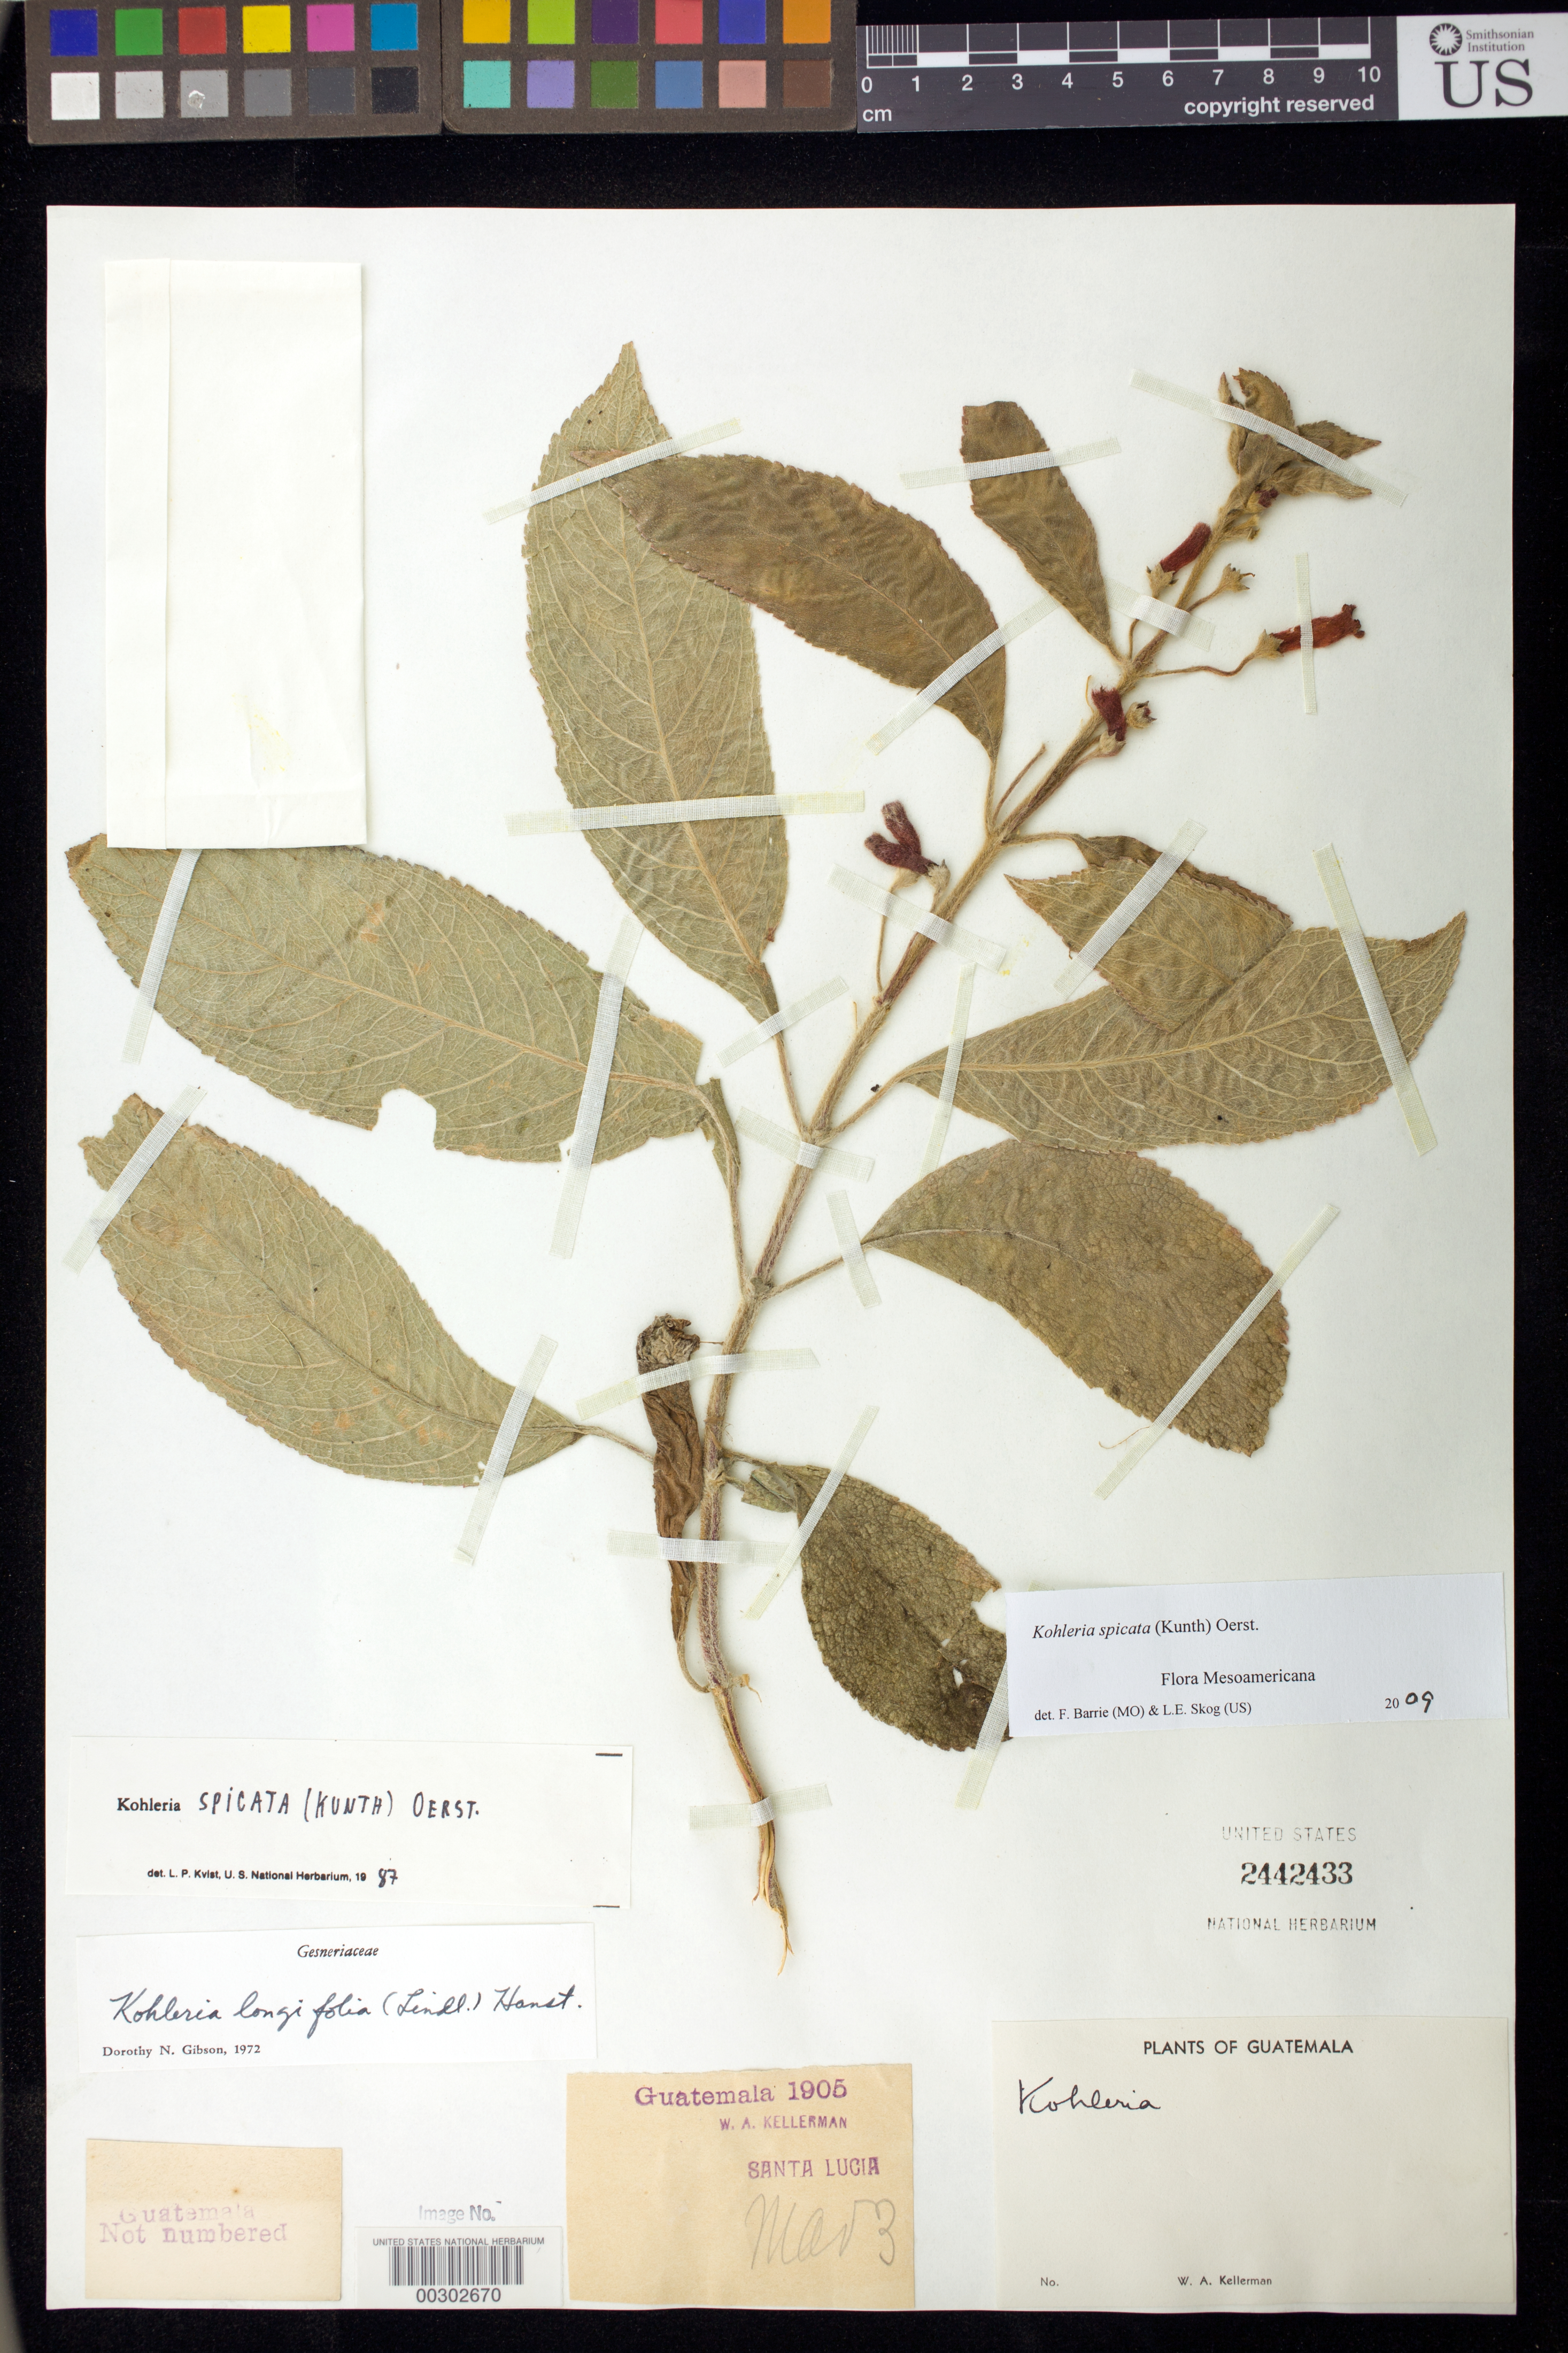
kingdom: Plantae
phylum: Tracheophyta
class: Magnoliopsida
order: Lamiales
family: Gesneriaceae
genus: Kohleria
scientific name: Kohleria spicata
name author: (Kunth) Oerst.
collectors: W. A. Kellerman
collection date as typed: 1905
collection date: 1905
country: Guatemala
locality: Santa Lucia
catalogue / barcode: US 2442433